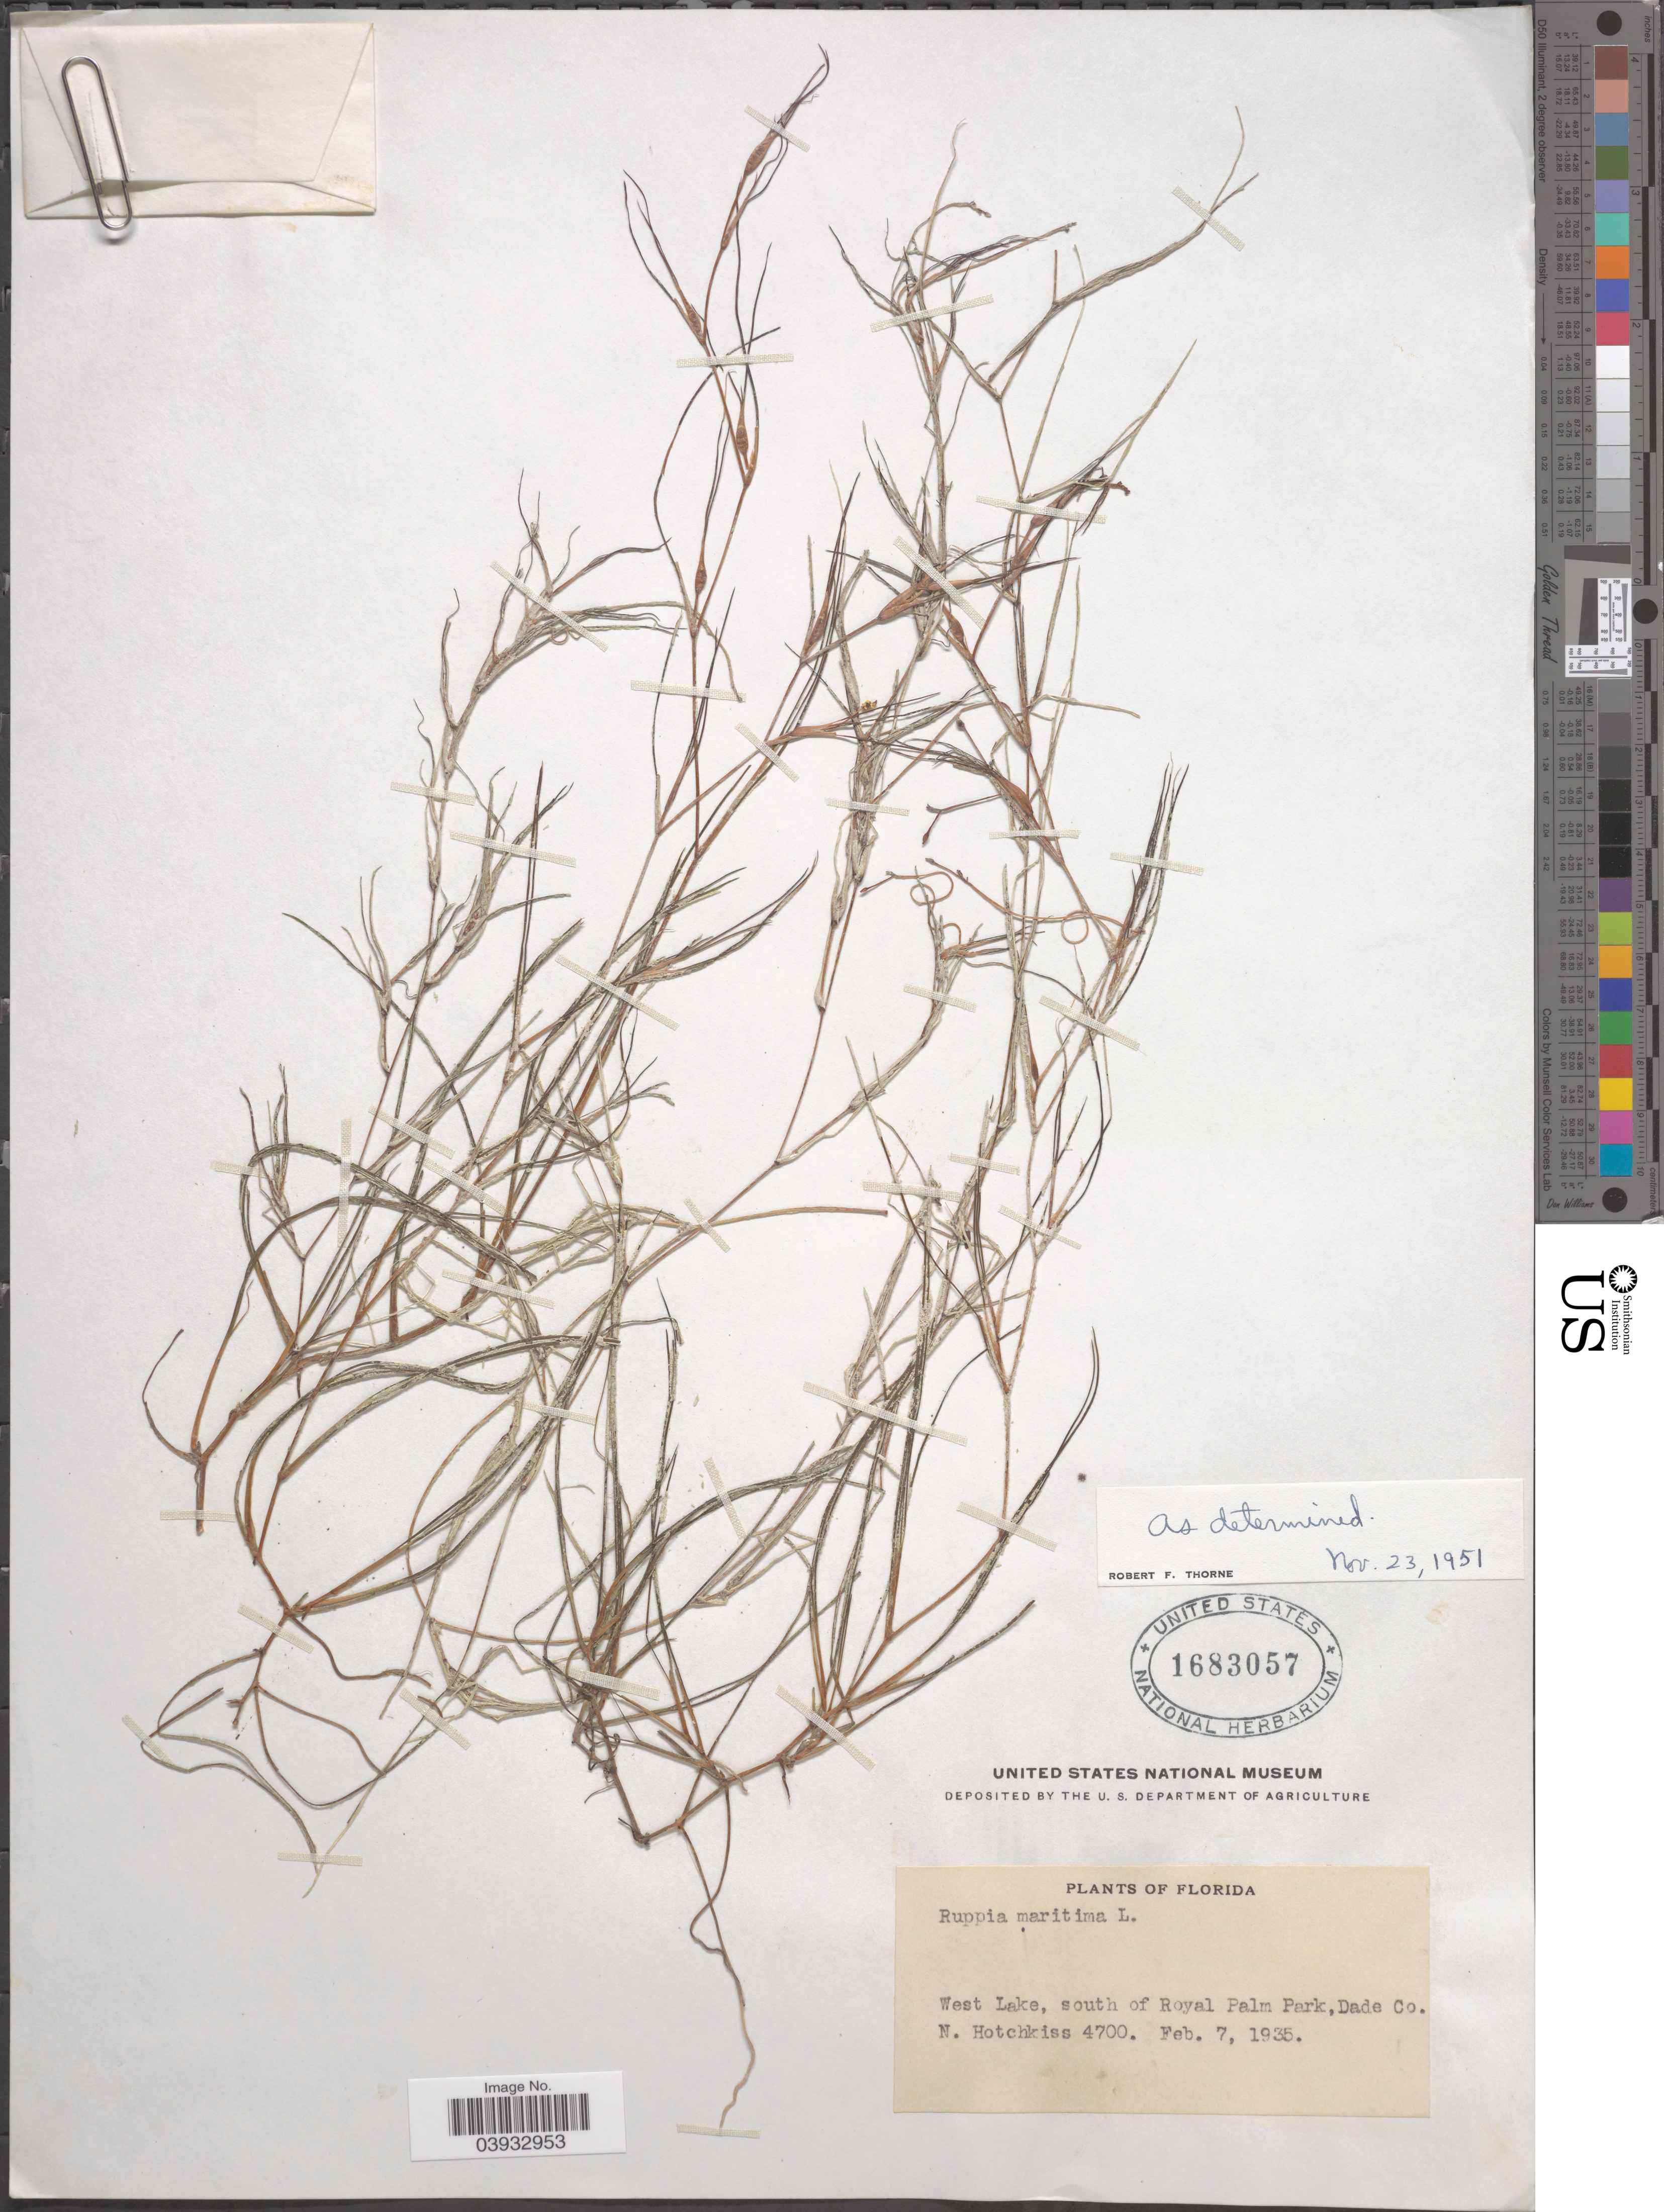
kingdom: Plantae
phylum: Tracheophyta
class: Liliopsida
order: Alismatales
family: Ruppiaceae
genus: Ruppia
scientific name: Ruppia maritima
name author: L.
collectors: N. Hotchkiss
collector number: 4700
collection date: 1935-02-07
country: United States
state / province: Florida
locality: West Lake, south of Royal Palm Park, Dade Co.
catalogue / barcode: US 1683057